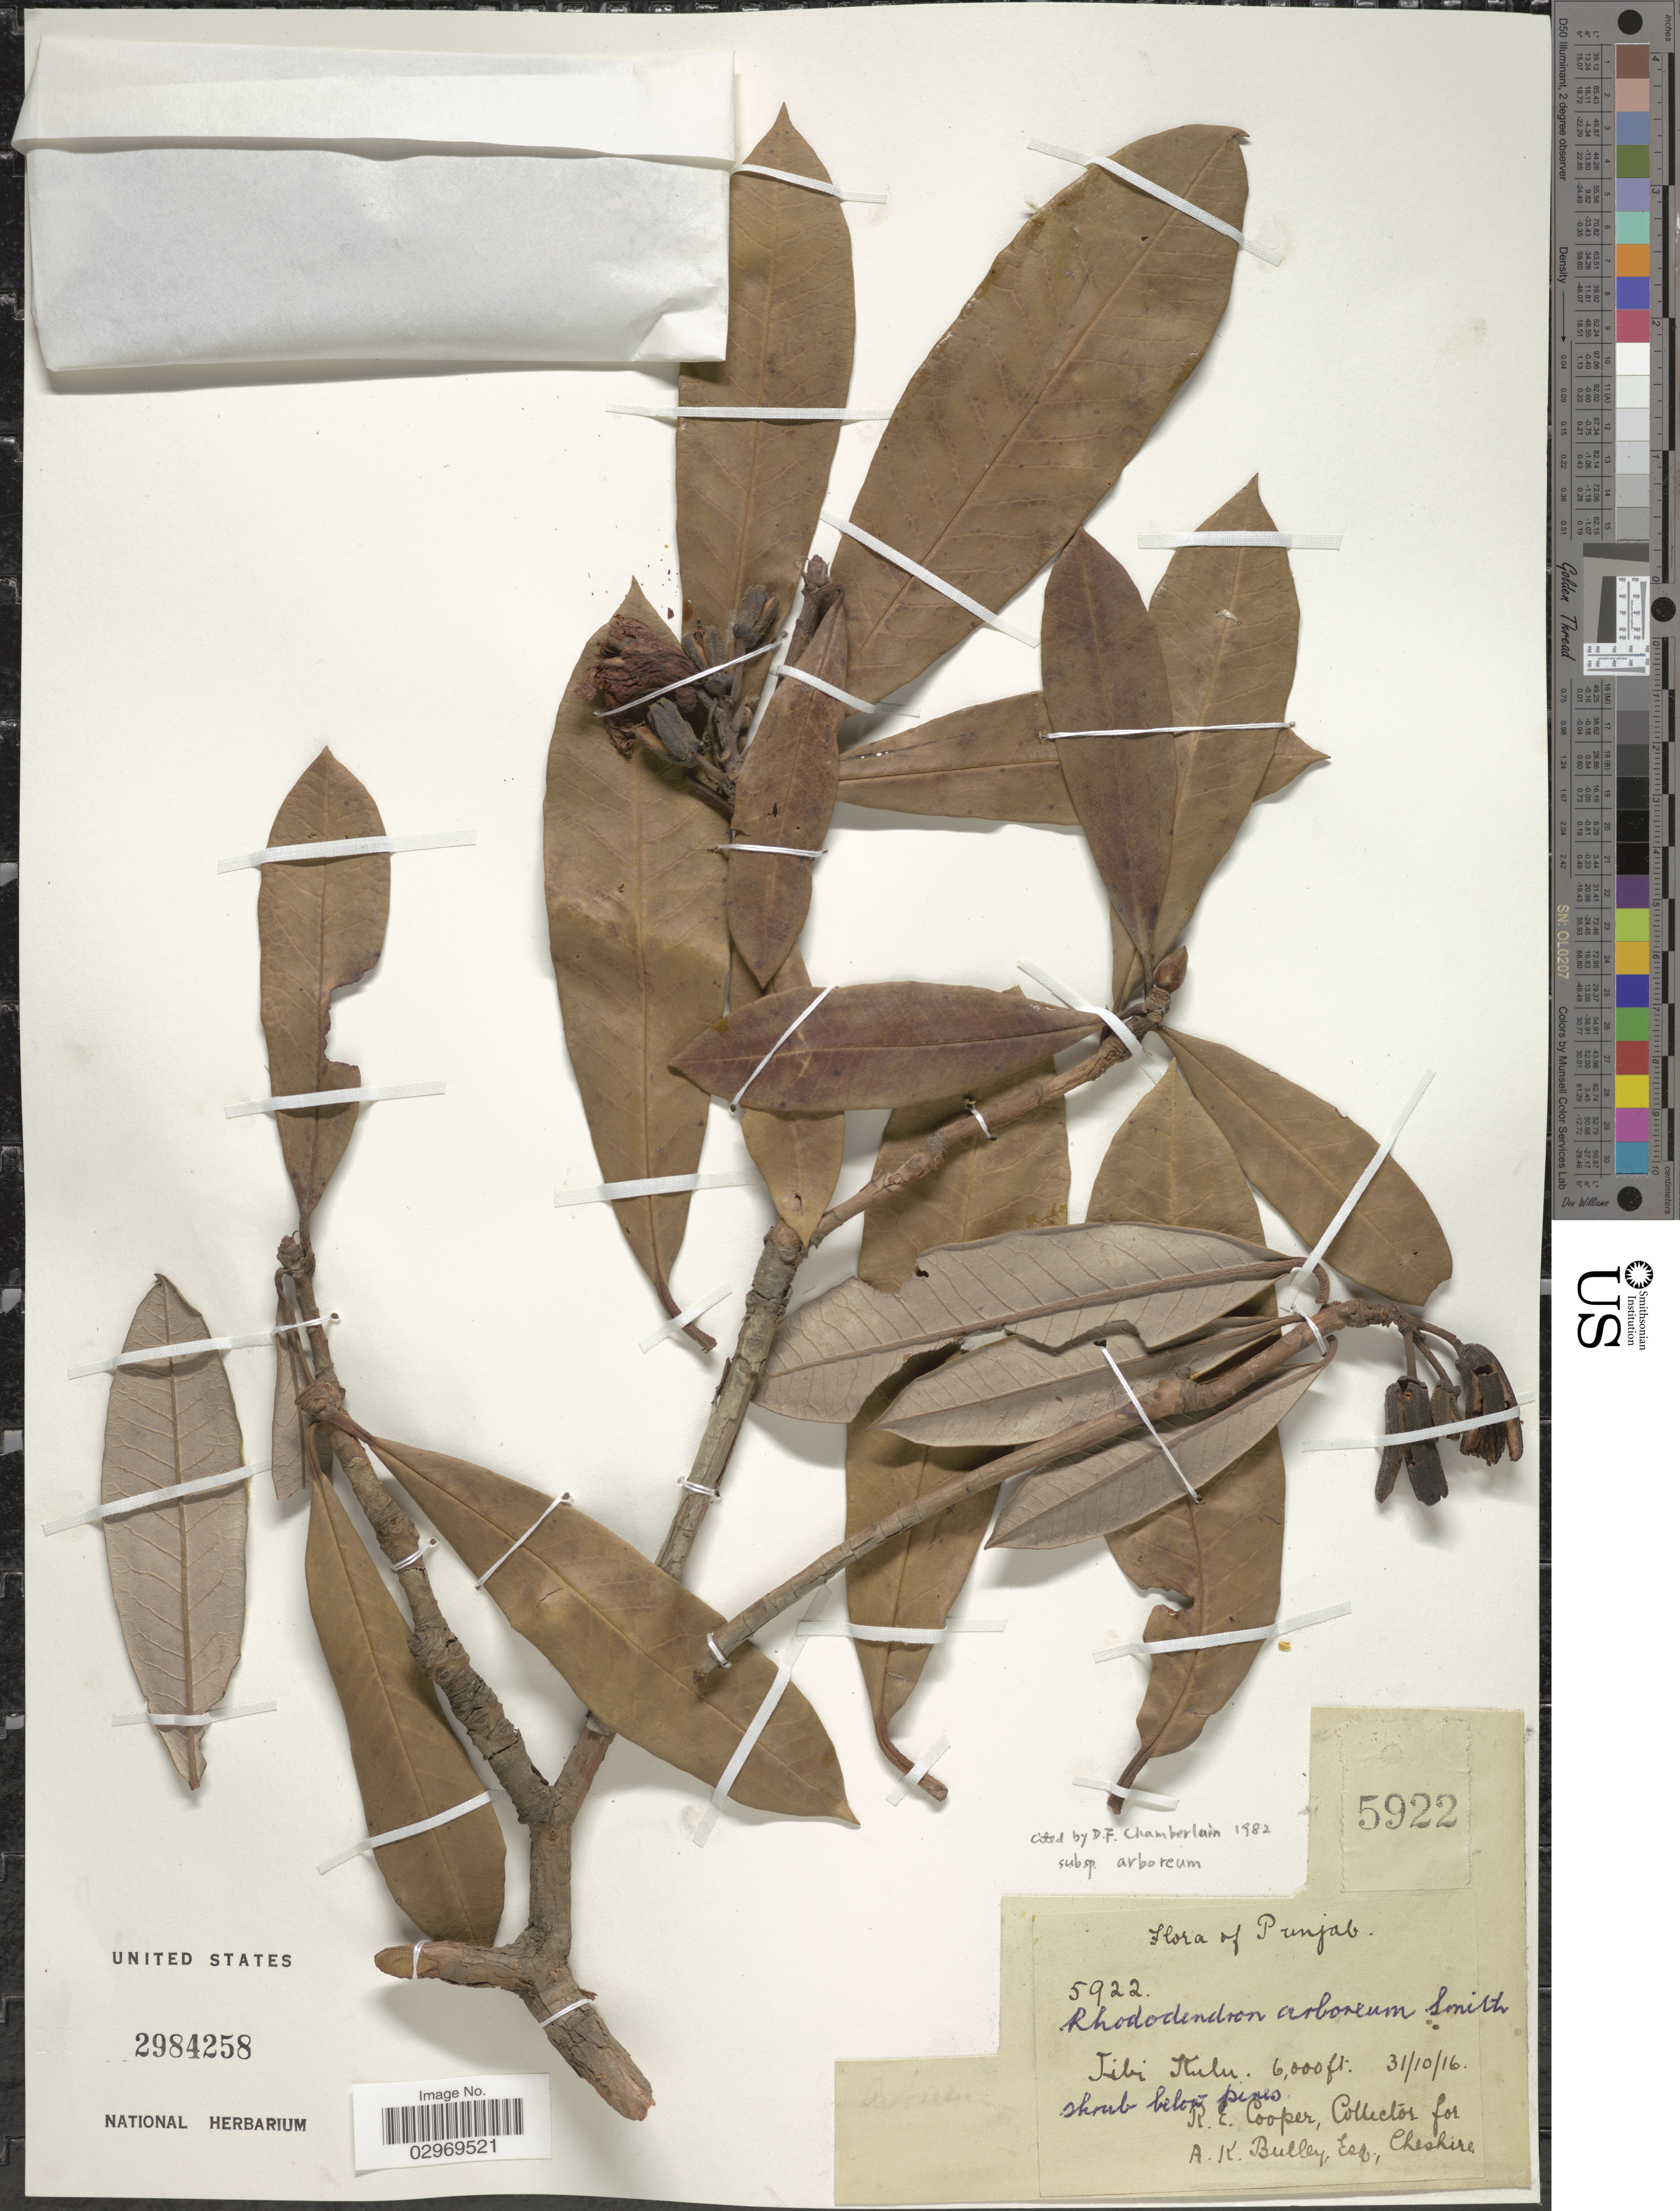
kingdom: Plantae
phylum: Tracheophyta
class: Magnoliopsida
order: Ericales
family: Ericaceae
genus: Rhododendron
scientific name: Rhododendron arboreum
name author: Sm.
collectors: R. E. Cooper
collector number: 5922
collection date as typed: Transcribed d/m/y: 31/10/16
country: India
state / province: Himachal Pradesh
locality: Jibi Kulu.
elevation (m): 1829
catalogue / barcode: US 2984258